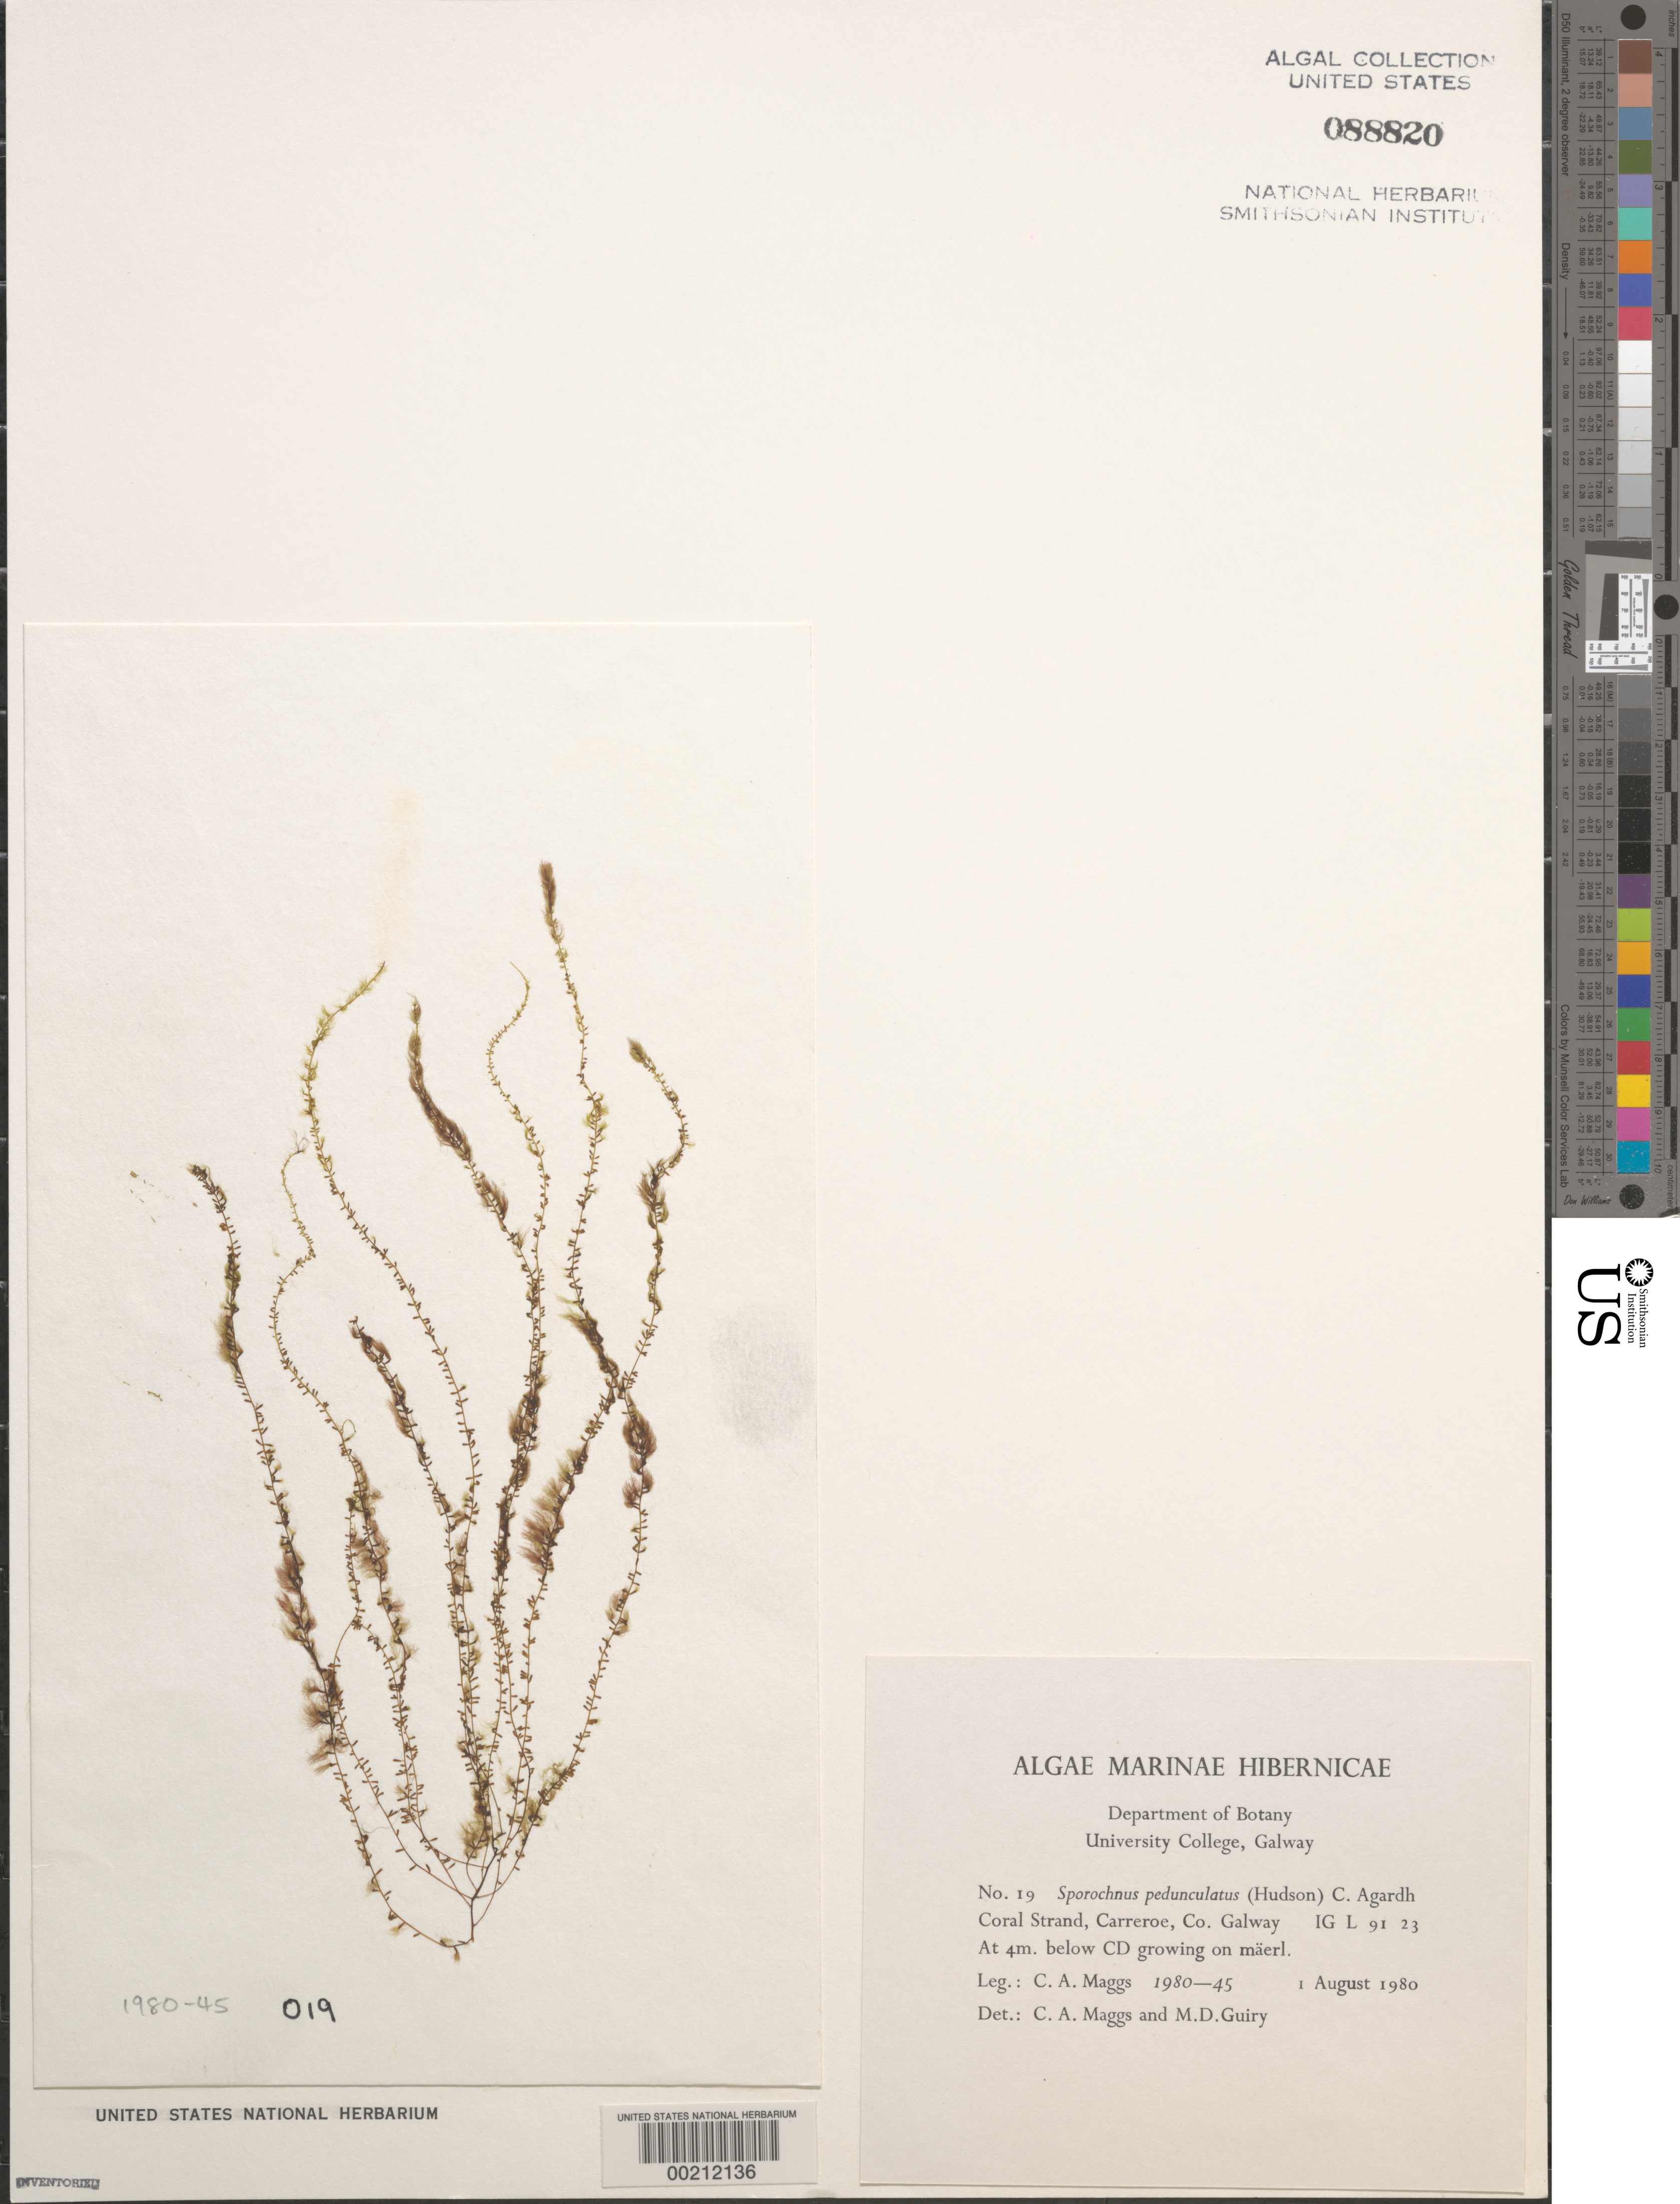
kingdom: Chromista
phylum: Ochrophyta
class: Phaeophyceae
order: Sporochnales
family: Sporochnaceae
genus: Sporochnus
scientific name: Sporochnus pedunculatus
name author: (Huds.) C. Agardh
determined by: Guiry, M. D.; Maggs, C. A.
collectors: C. Maggs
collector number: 1980-45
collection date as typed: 01 Aug 1980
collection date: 1980-08-01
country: Ireland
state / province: Connaught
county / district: Galway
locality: Coral Strand, Carreroe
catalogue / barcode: US 88820